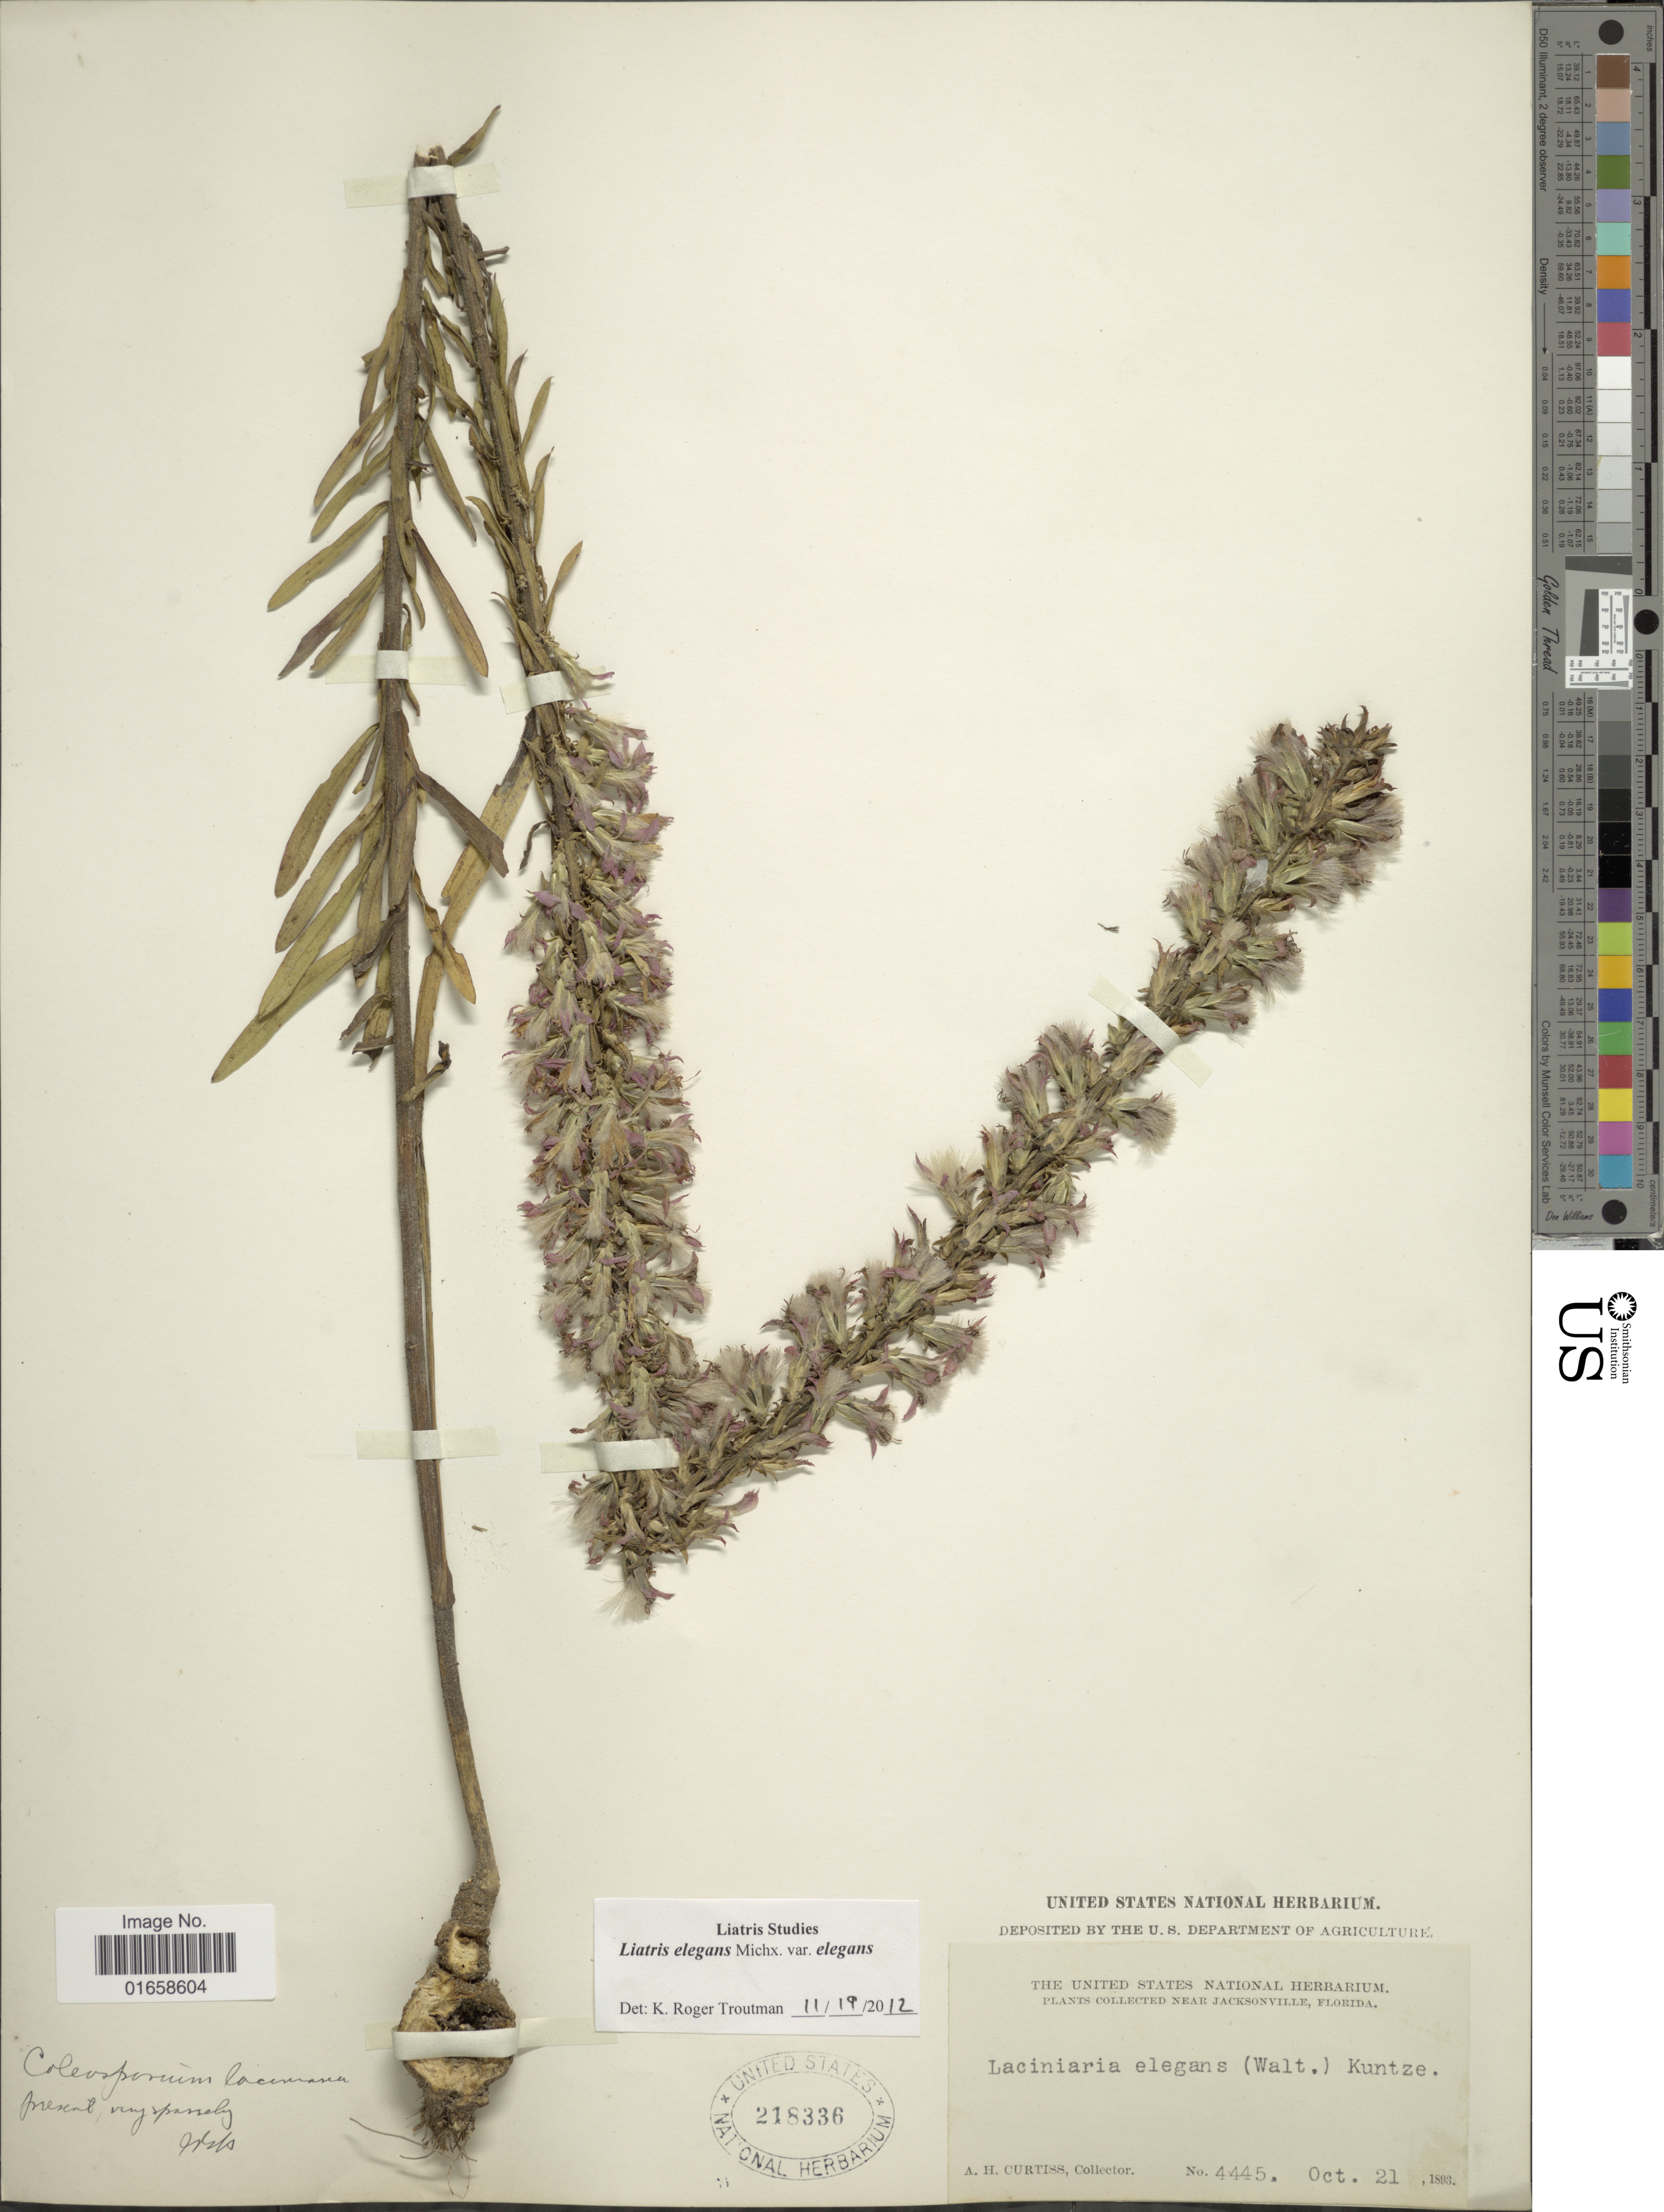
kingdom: Plantae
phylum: Tracheophyta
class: Magnoliopsida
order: Asterales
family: Asteraceae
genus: Liatris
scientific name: Liatris elegans var. elegans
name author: (Walter) Michx.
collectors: A. H. Curtiss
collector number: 4445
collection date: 1893-10-21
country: United States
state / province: Florida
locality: Near Jacksonville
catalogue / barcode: US 218336